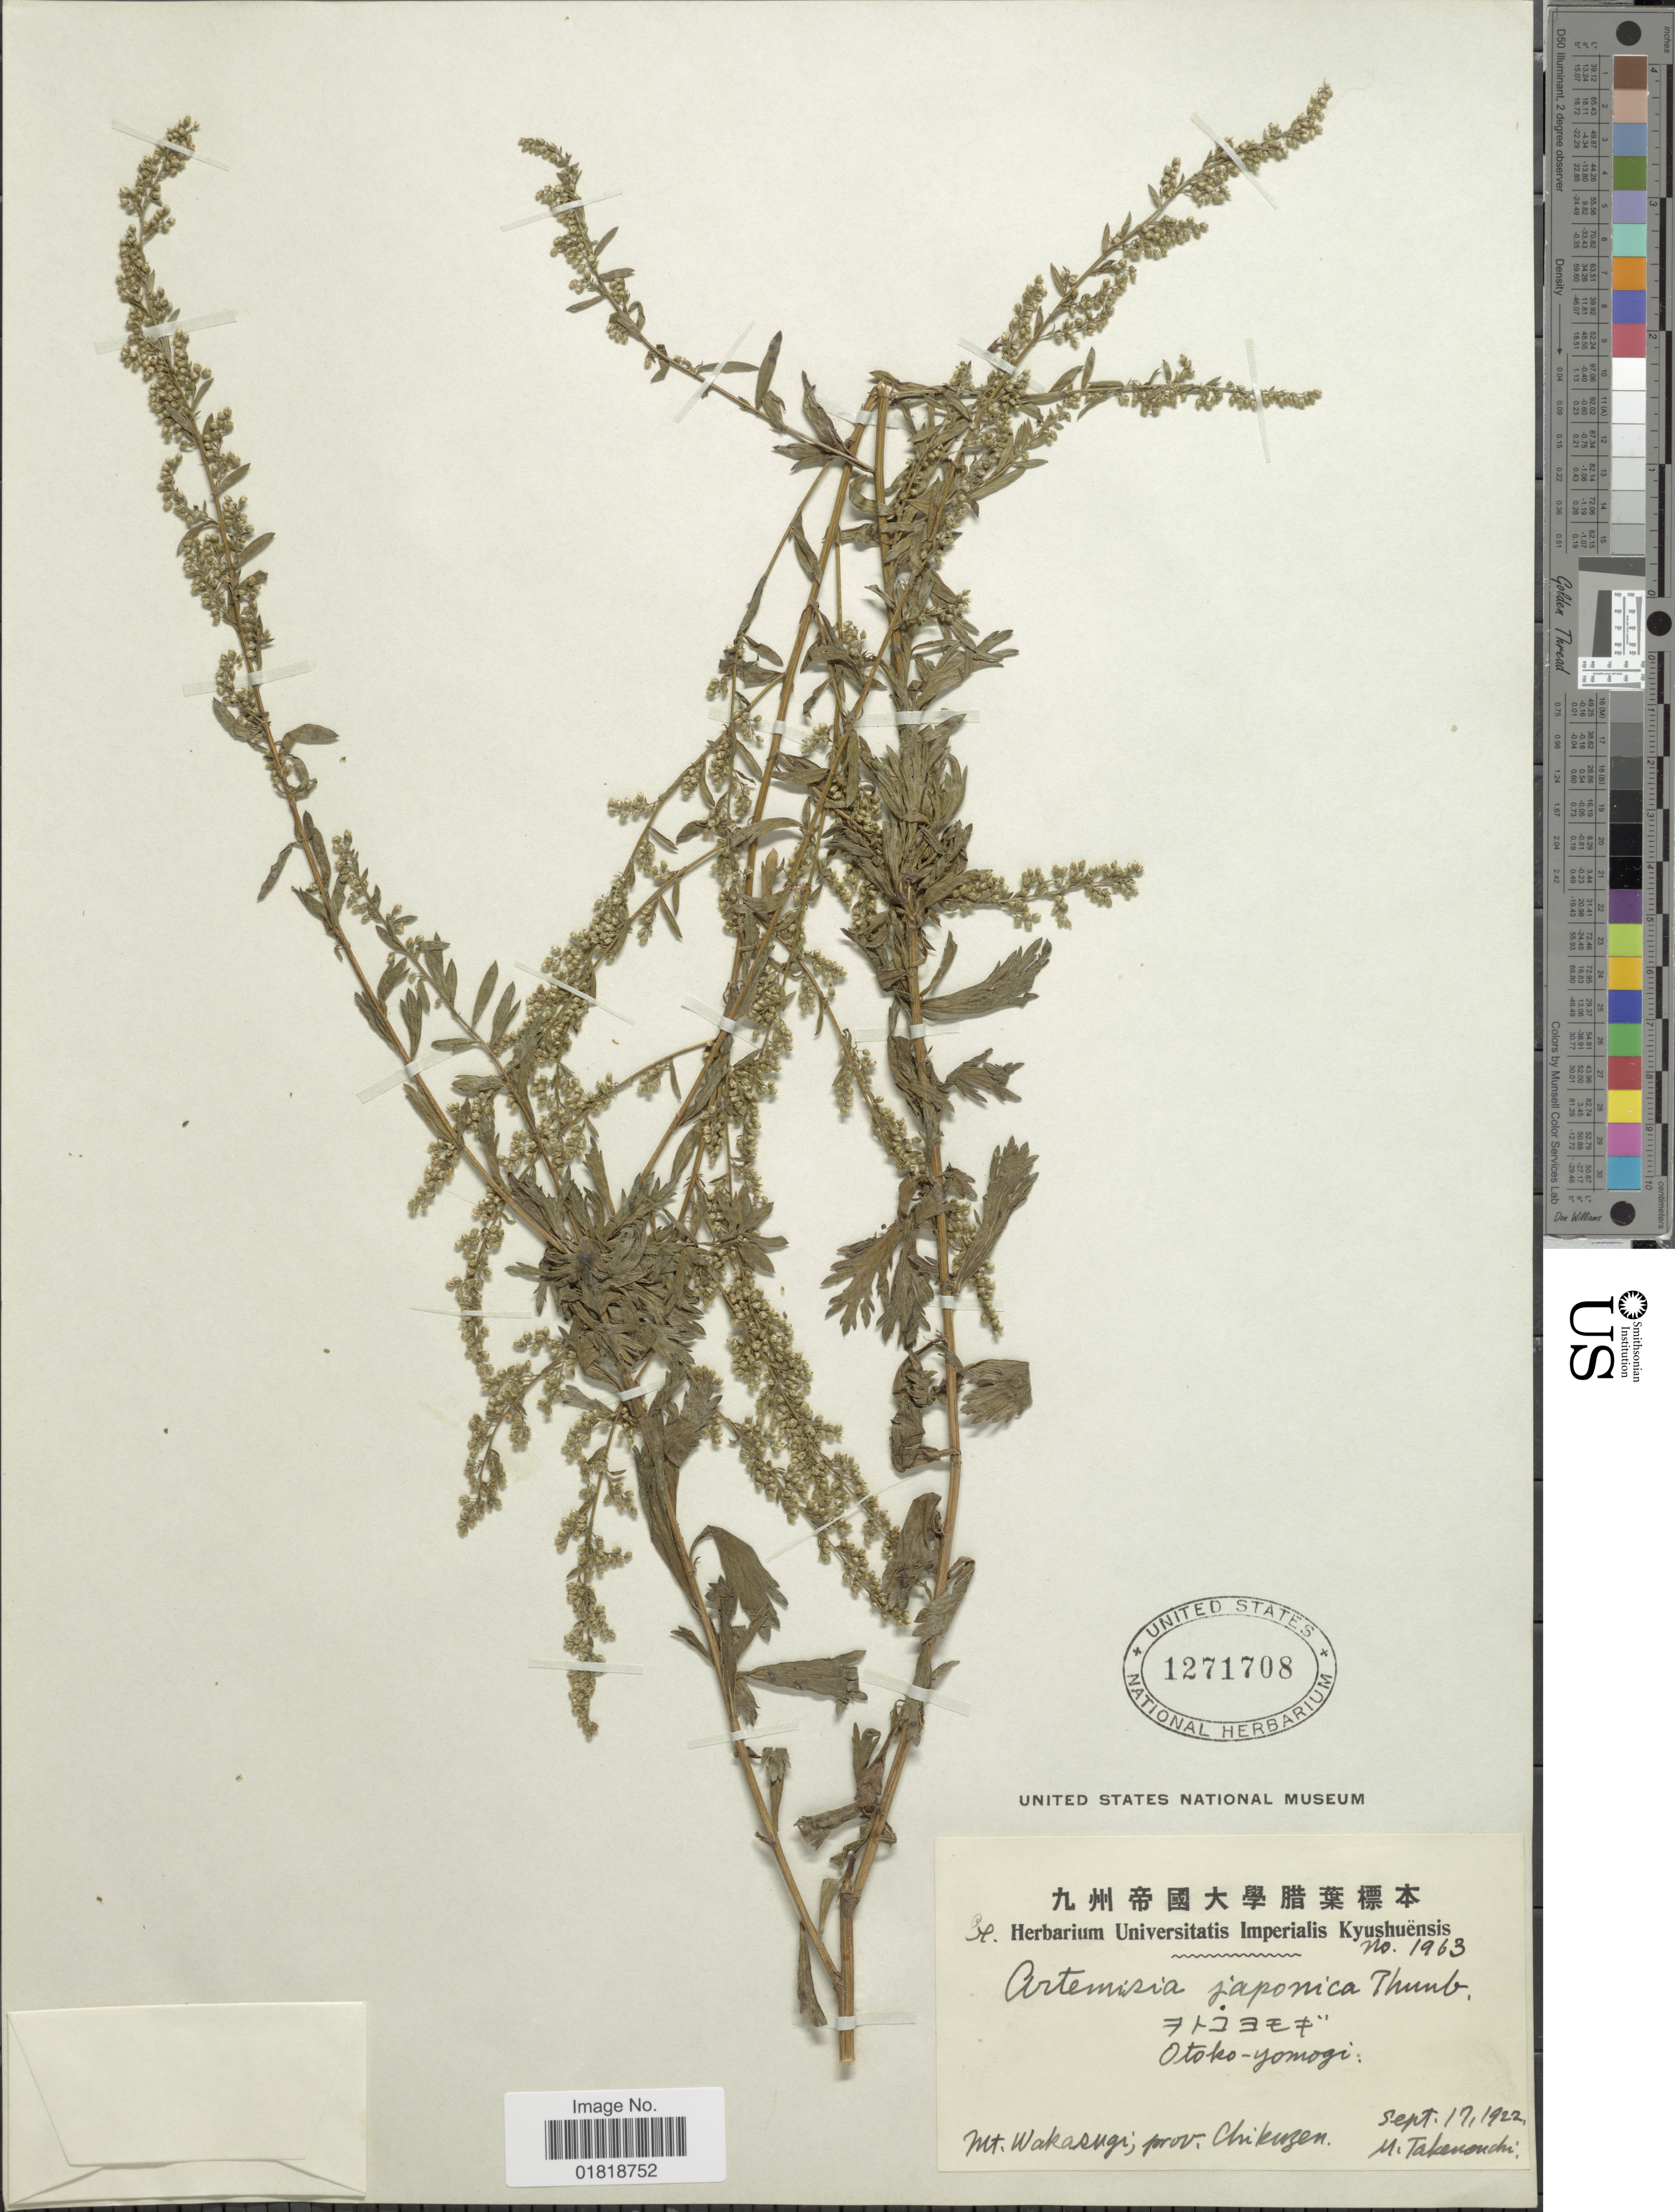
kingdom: Plantae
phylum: Tracheophyta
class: Magnoliopsida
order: Asterales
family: Asteraceae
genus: Artemisia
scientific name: Artemisia japonica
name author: Thunb.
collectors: M. Takenouchi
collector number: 1963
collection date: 1922-09-17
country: Japan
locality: Mt. Wakasugi; prov. Chikuzen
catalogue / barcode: US 1271708